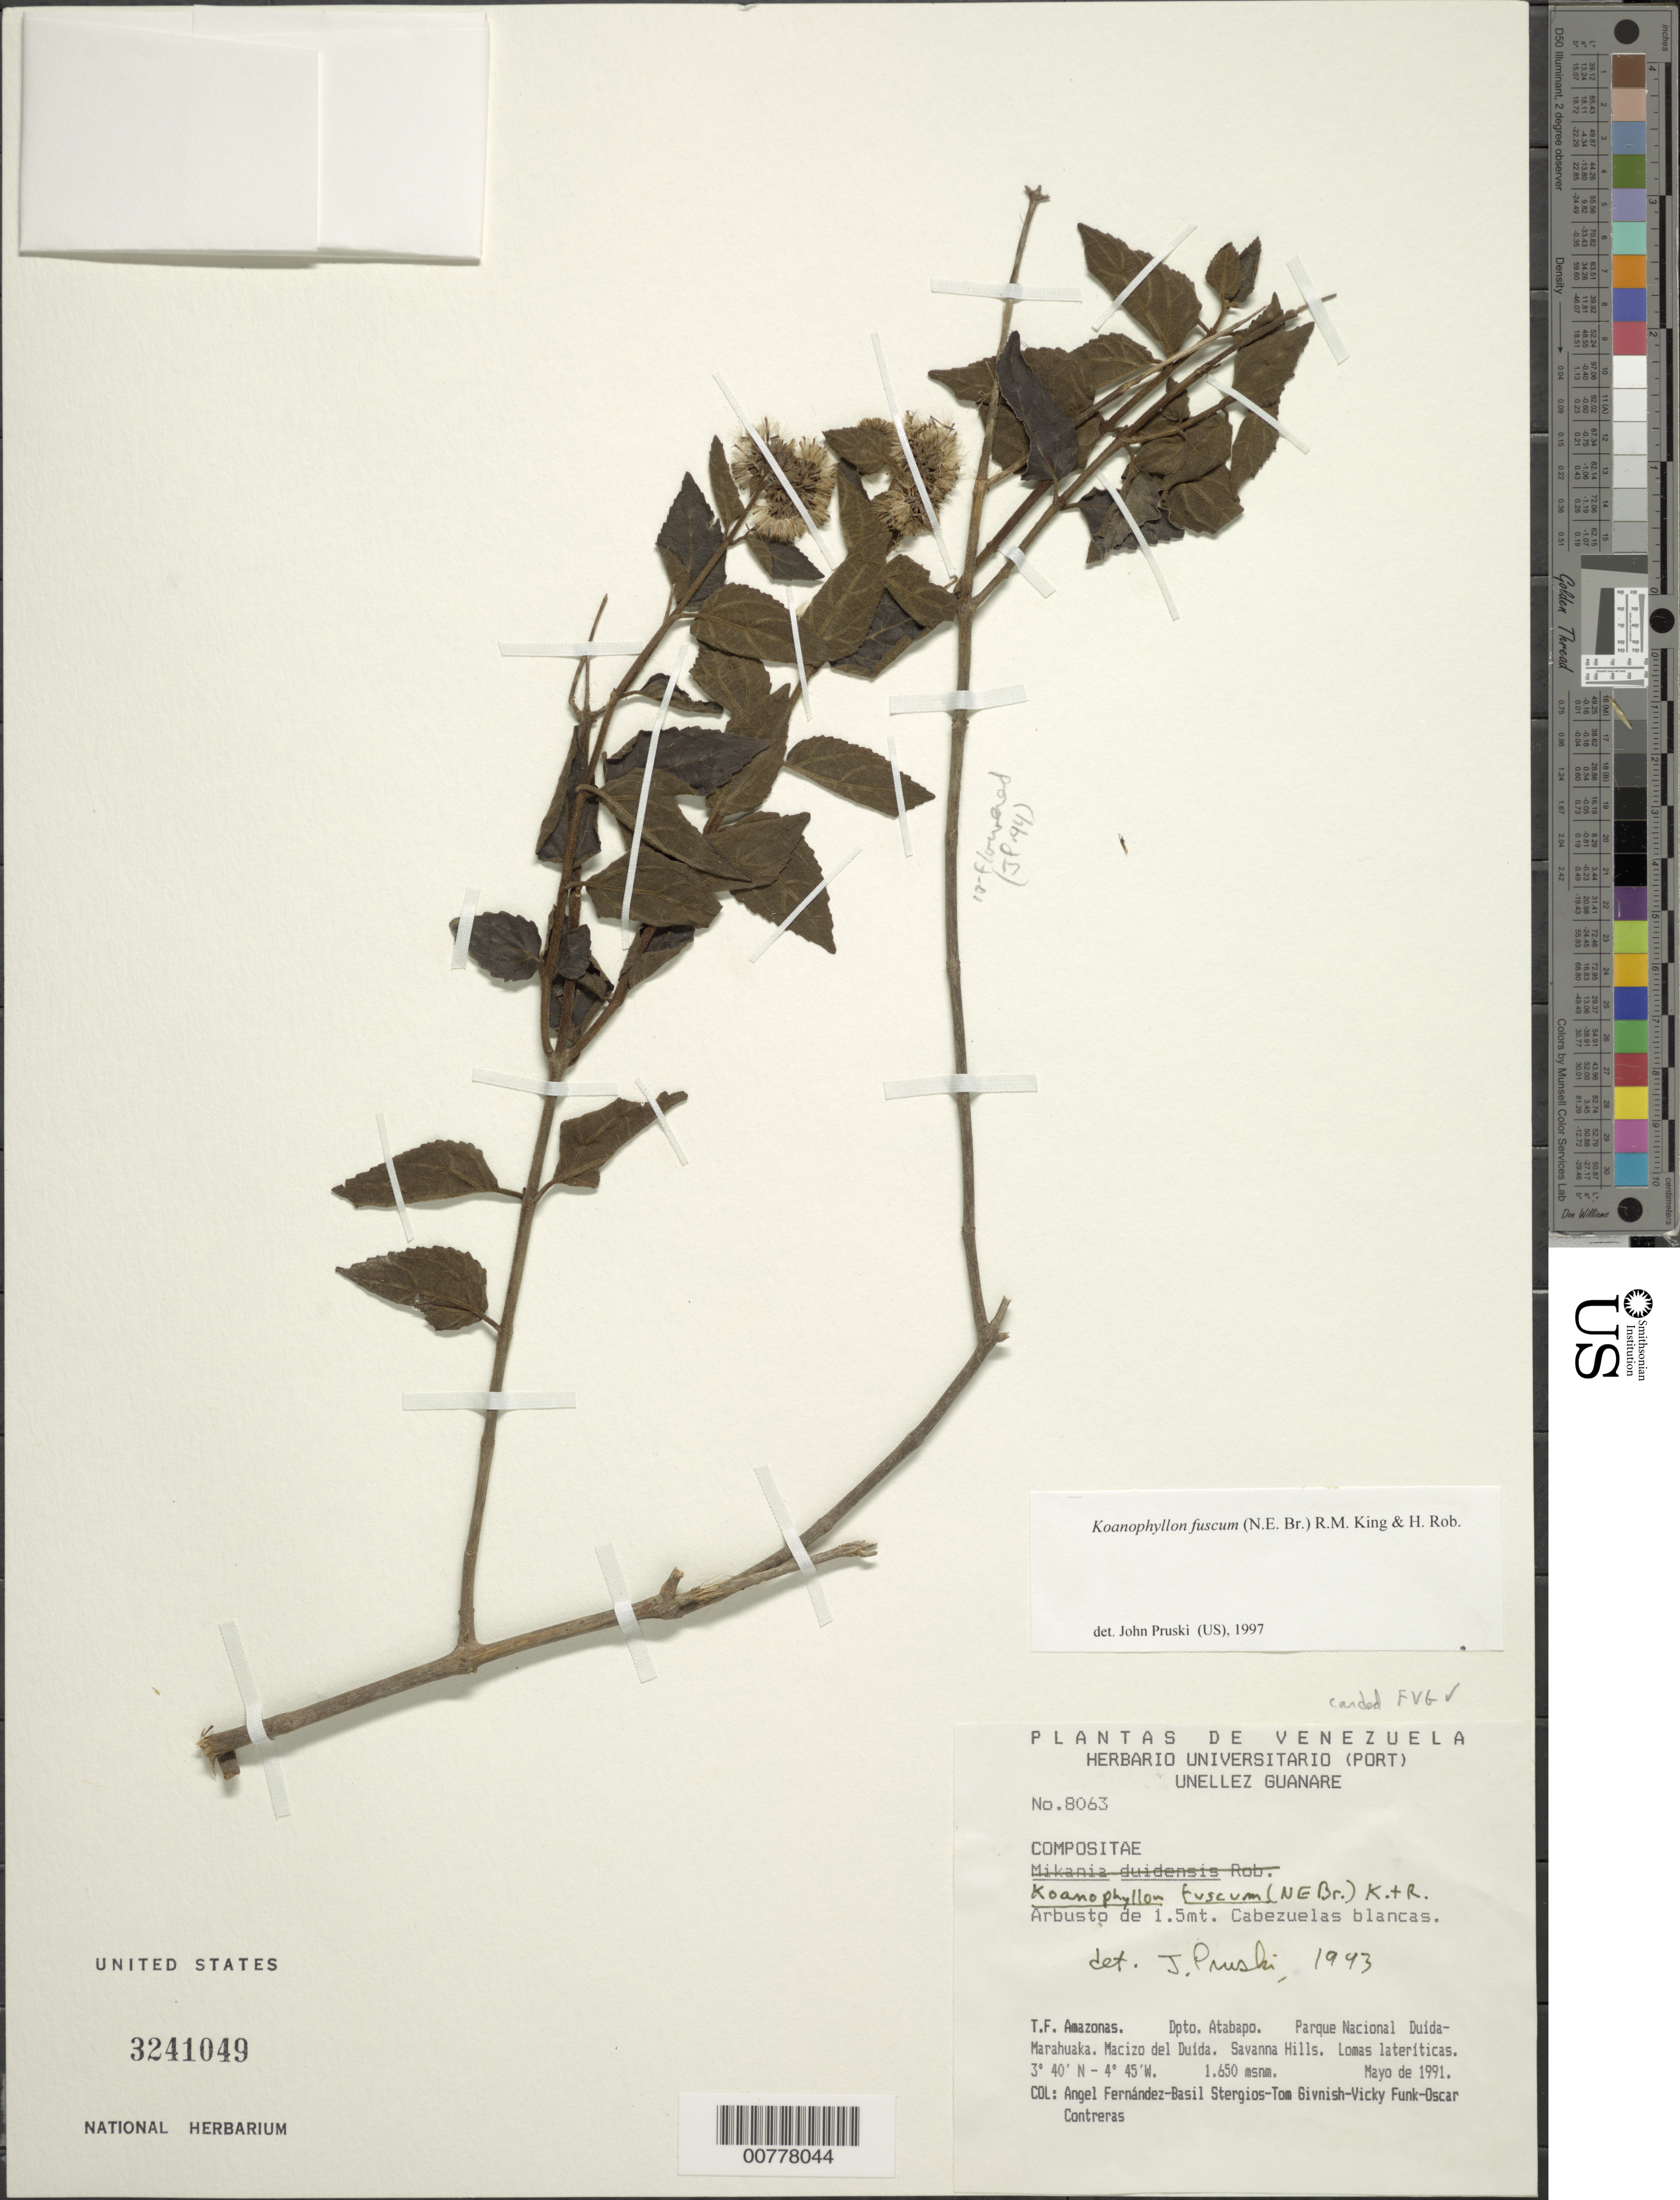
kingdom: Plantae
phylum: Tracheophyta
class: Magnoliopsida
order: Asterales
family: Asteraceae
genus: Koanophyllon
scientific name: Koanophyllon fuscum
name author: (N.E. Br.) R.M. King & H. Rob.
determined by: Pruski, J. F.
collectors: A. Fernández, B. G. Stergios, T. J. Givnish, V. Funk & O. Contreras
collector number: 8063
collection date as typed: May-91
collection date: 1991-05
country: Venezuela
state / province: Amazonas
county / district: Atabapo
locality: Parque Nacional Duída-Marahuaka, Macizo del Duída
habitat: Savanna hills, lateritic hills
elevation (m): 1650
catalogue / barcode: US 3241049